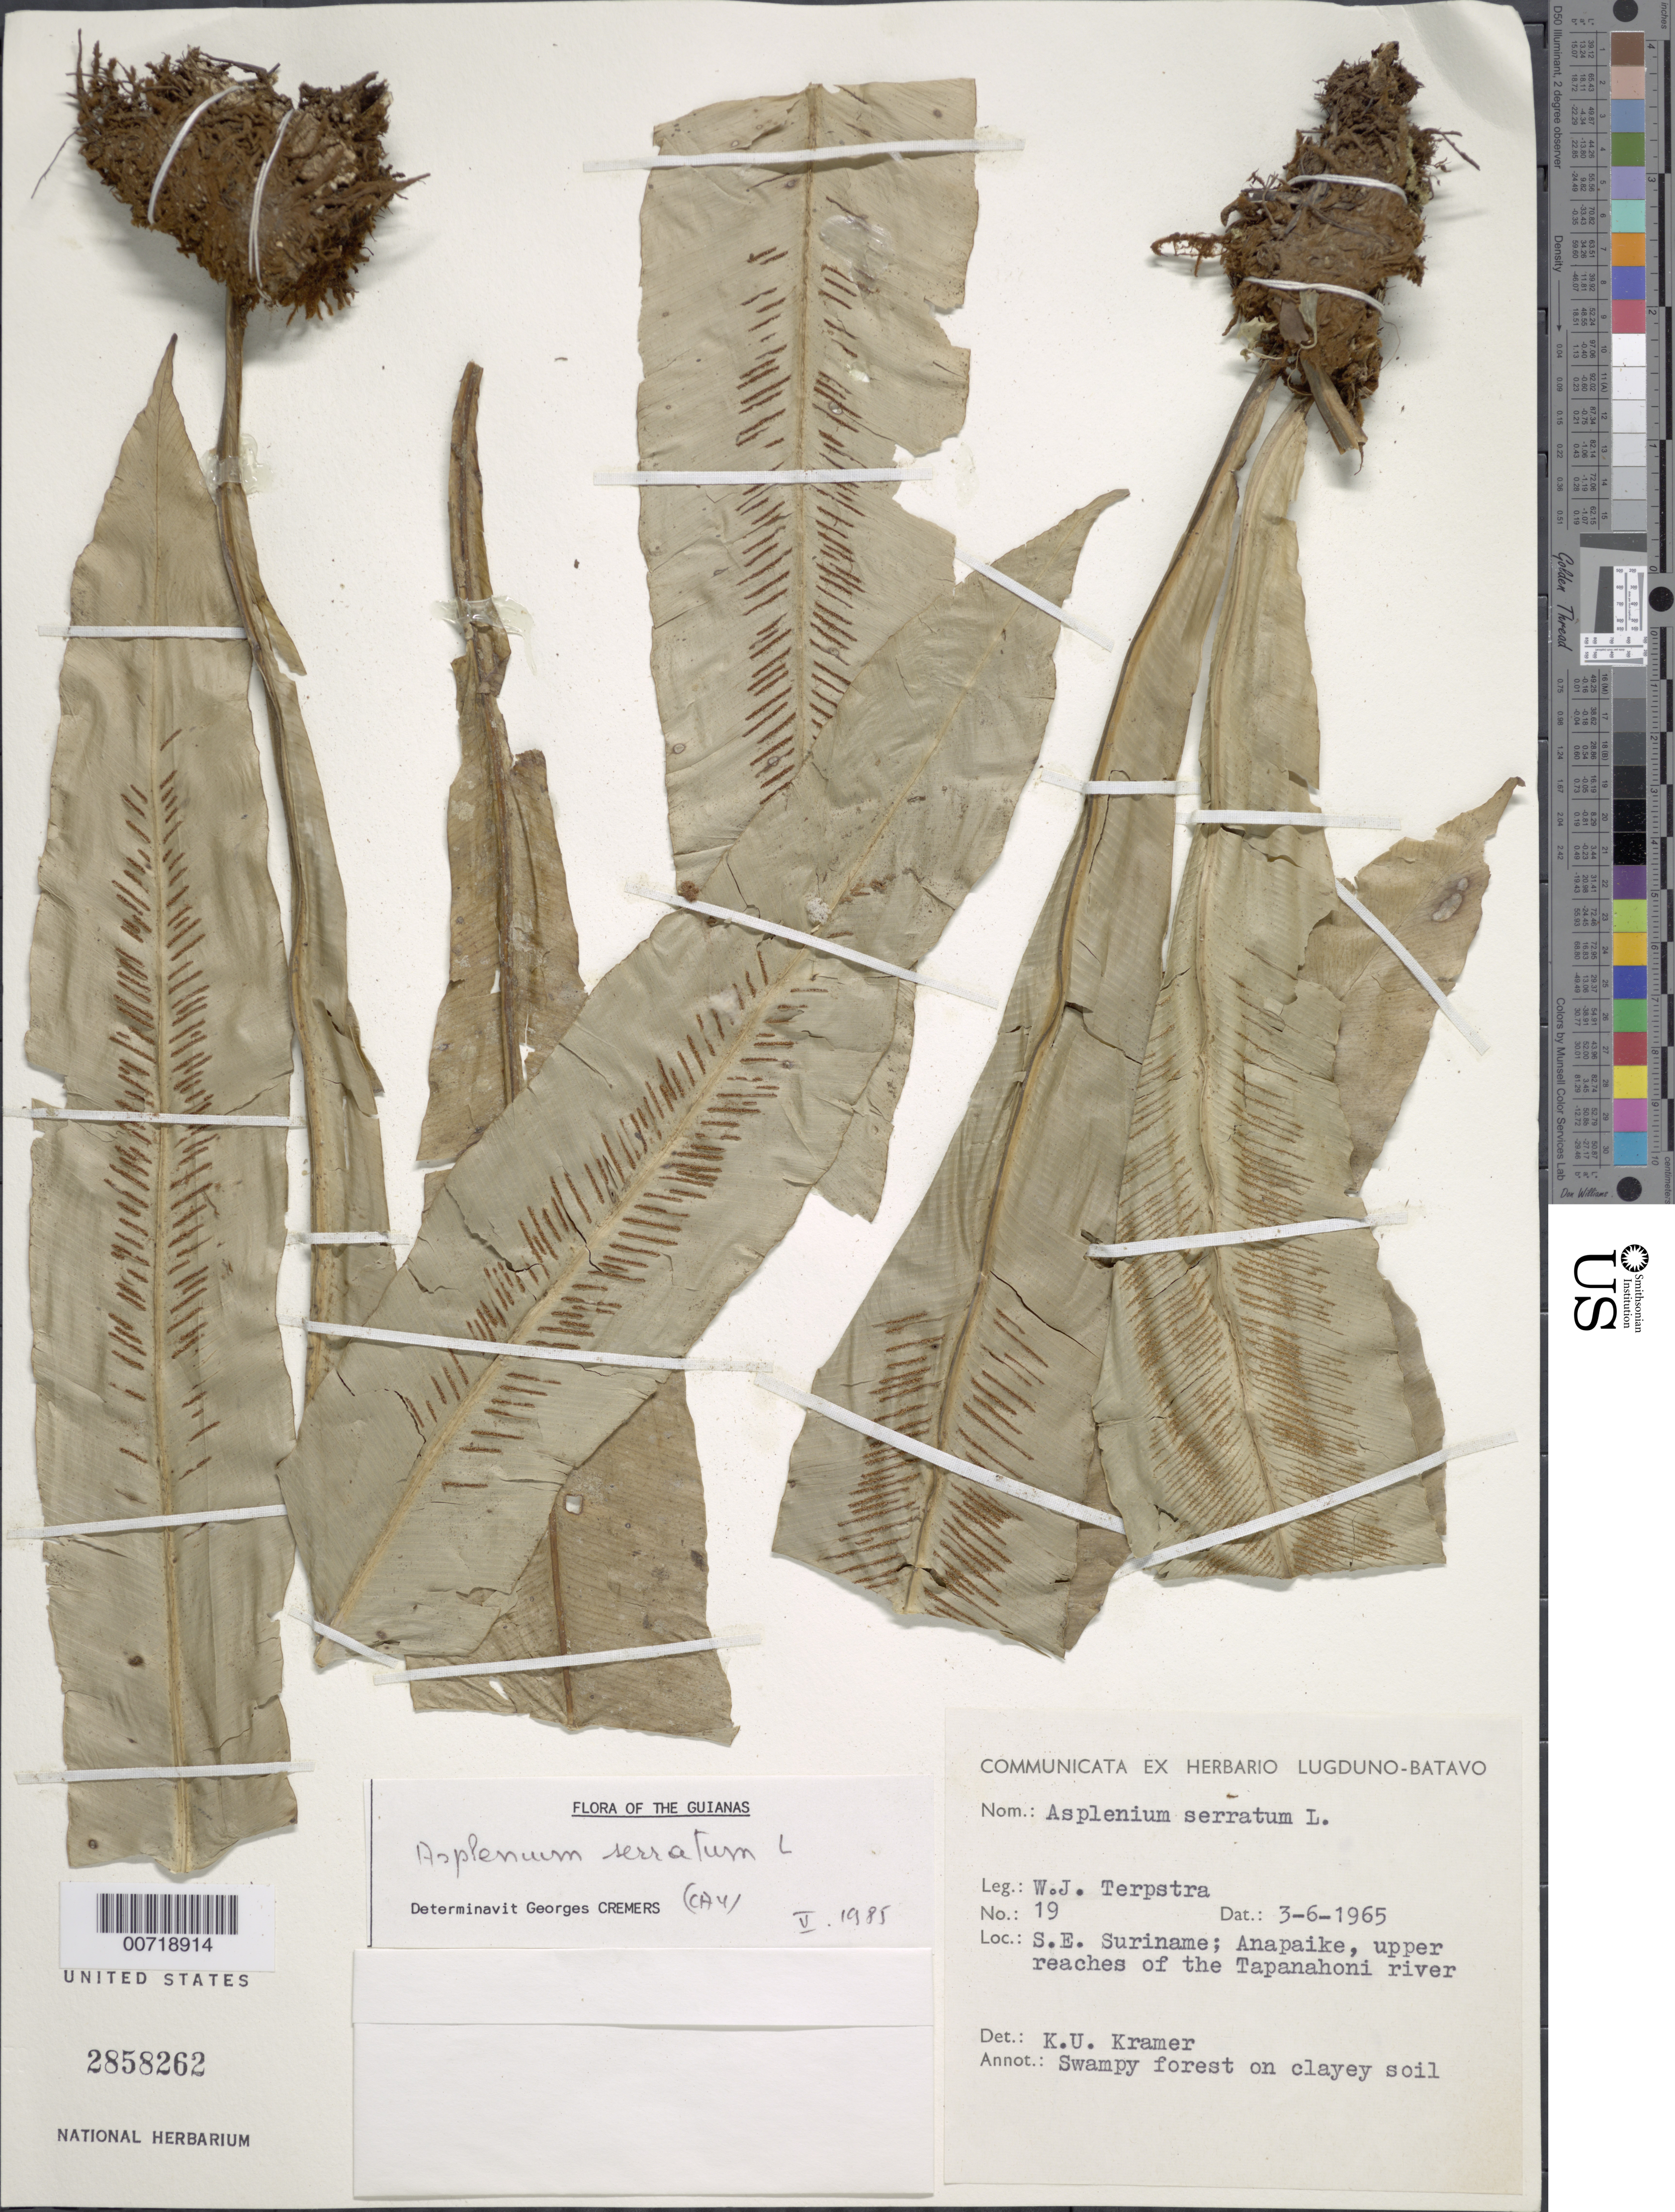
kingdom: Plantae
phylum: Tracheophyta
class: Polypodiopsida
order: Polypodiales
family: Aspleniaceae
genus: Asplenium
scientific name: Asplenium serratum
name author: L.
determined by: Cremers, Georges A.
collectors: W. Terpstra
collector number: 19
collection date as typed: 3-Jun-65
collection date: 1965-06-03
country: Suriname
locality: Anapaiké, upper Tapanahoni R.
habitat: Swampy forest on clayey soil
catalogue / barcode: US 2858262